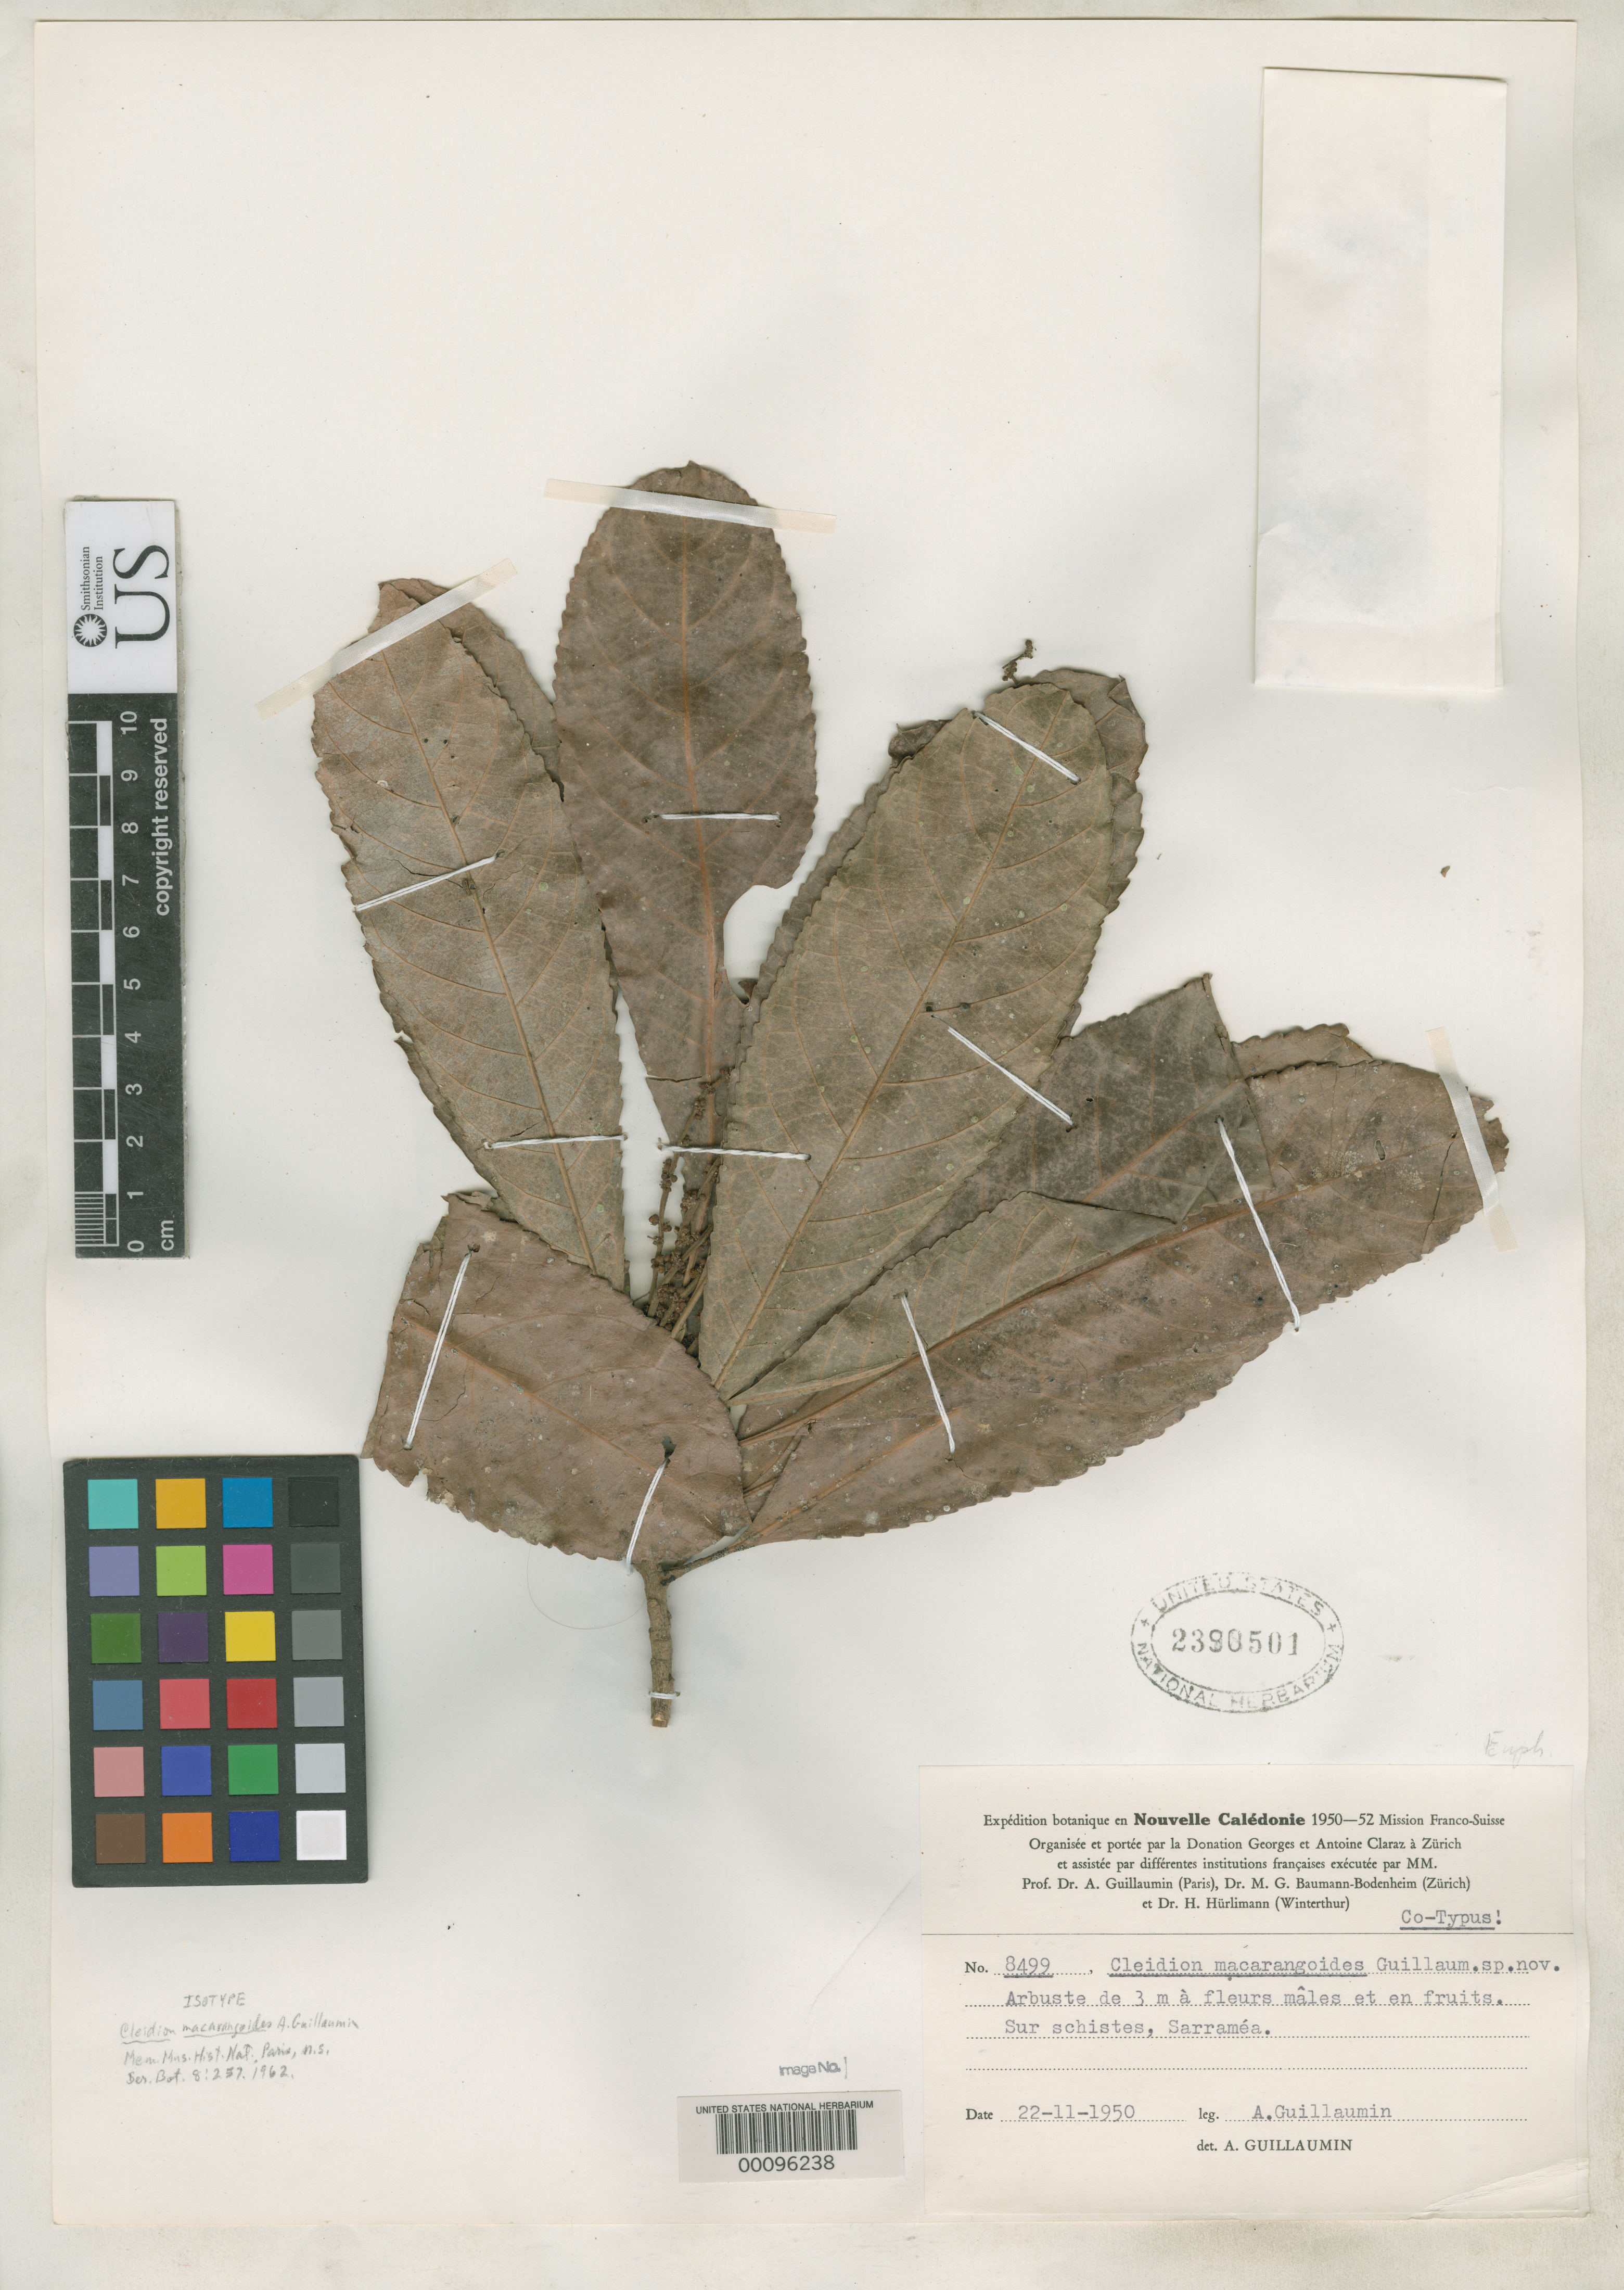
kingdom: Plantae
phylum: Tracheophyta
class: Magnoliopsida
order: Malpighiales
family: Euphorbiaceae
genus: Cleidion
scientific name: Cleidion macarangoides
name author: Guillaumin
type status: Isotype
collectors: A. Guillaumin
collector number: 8499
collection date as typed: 22 Nov 1950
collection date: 1950-11-22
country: New Caledonia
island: New Caledonia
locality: Sarramea.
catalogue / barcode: US 2390501